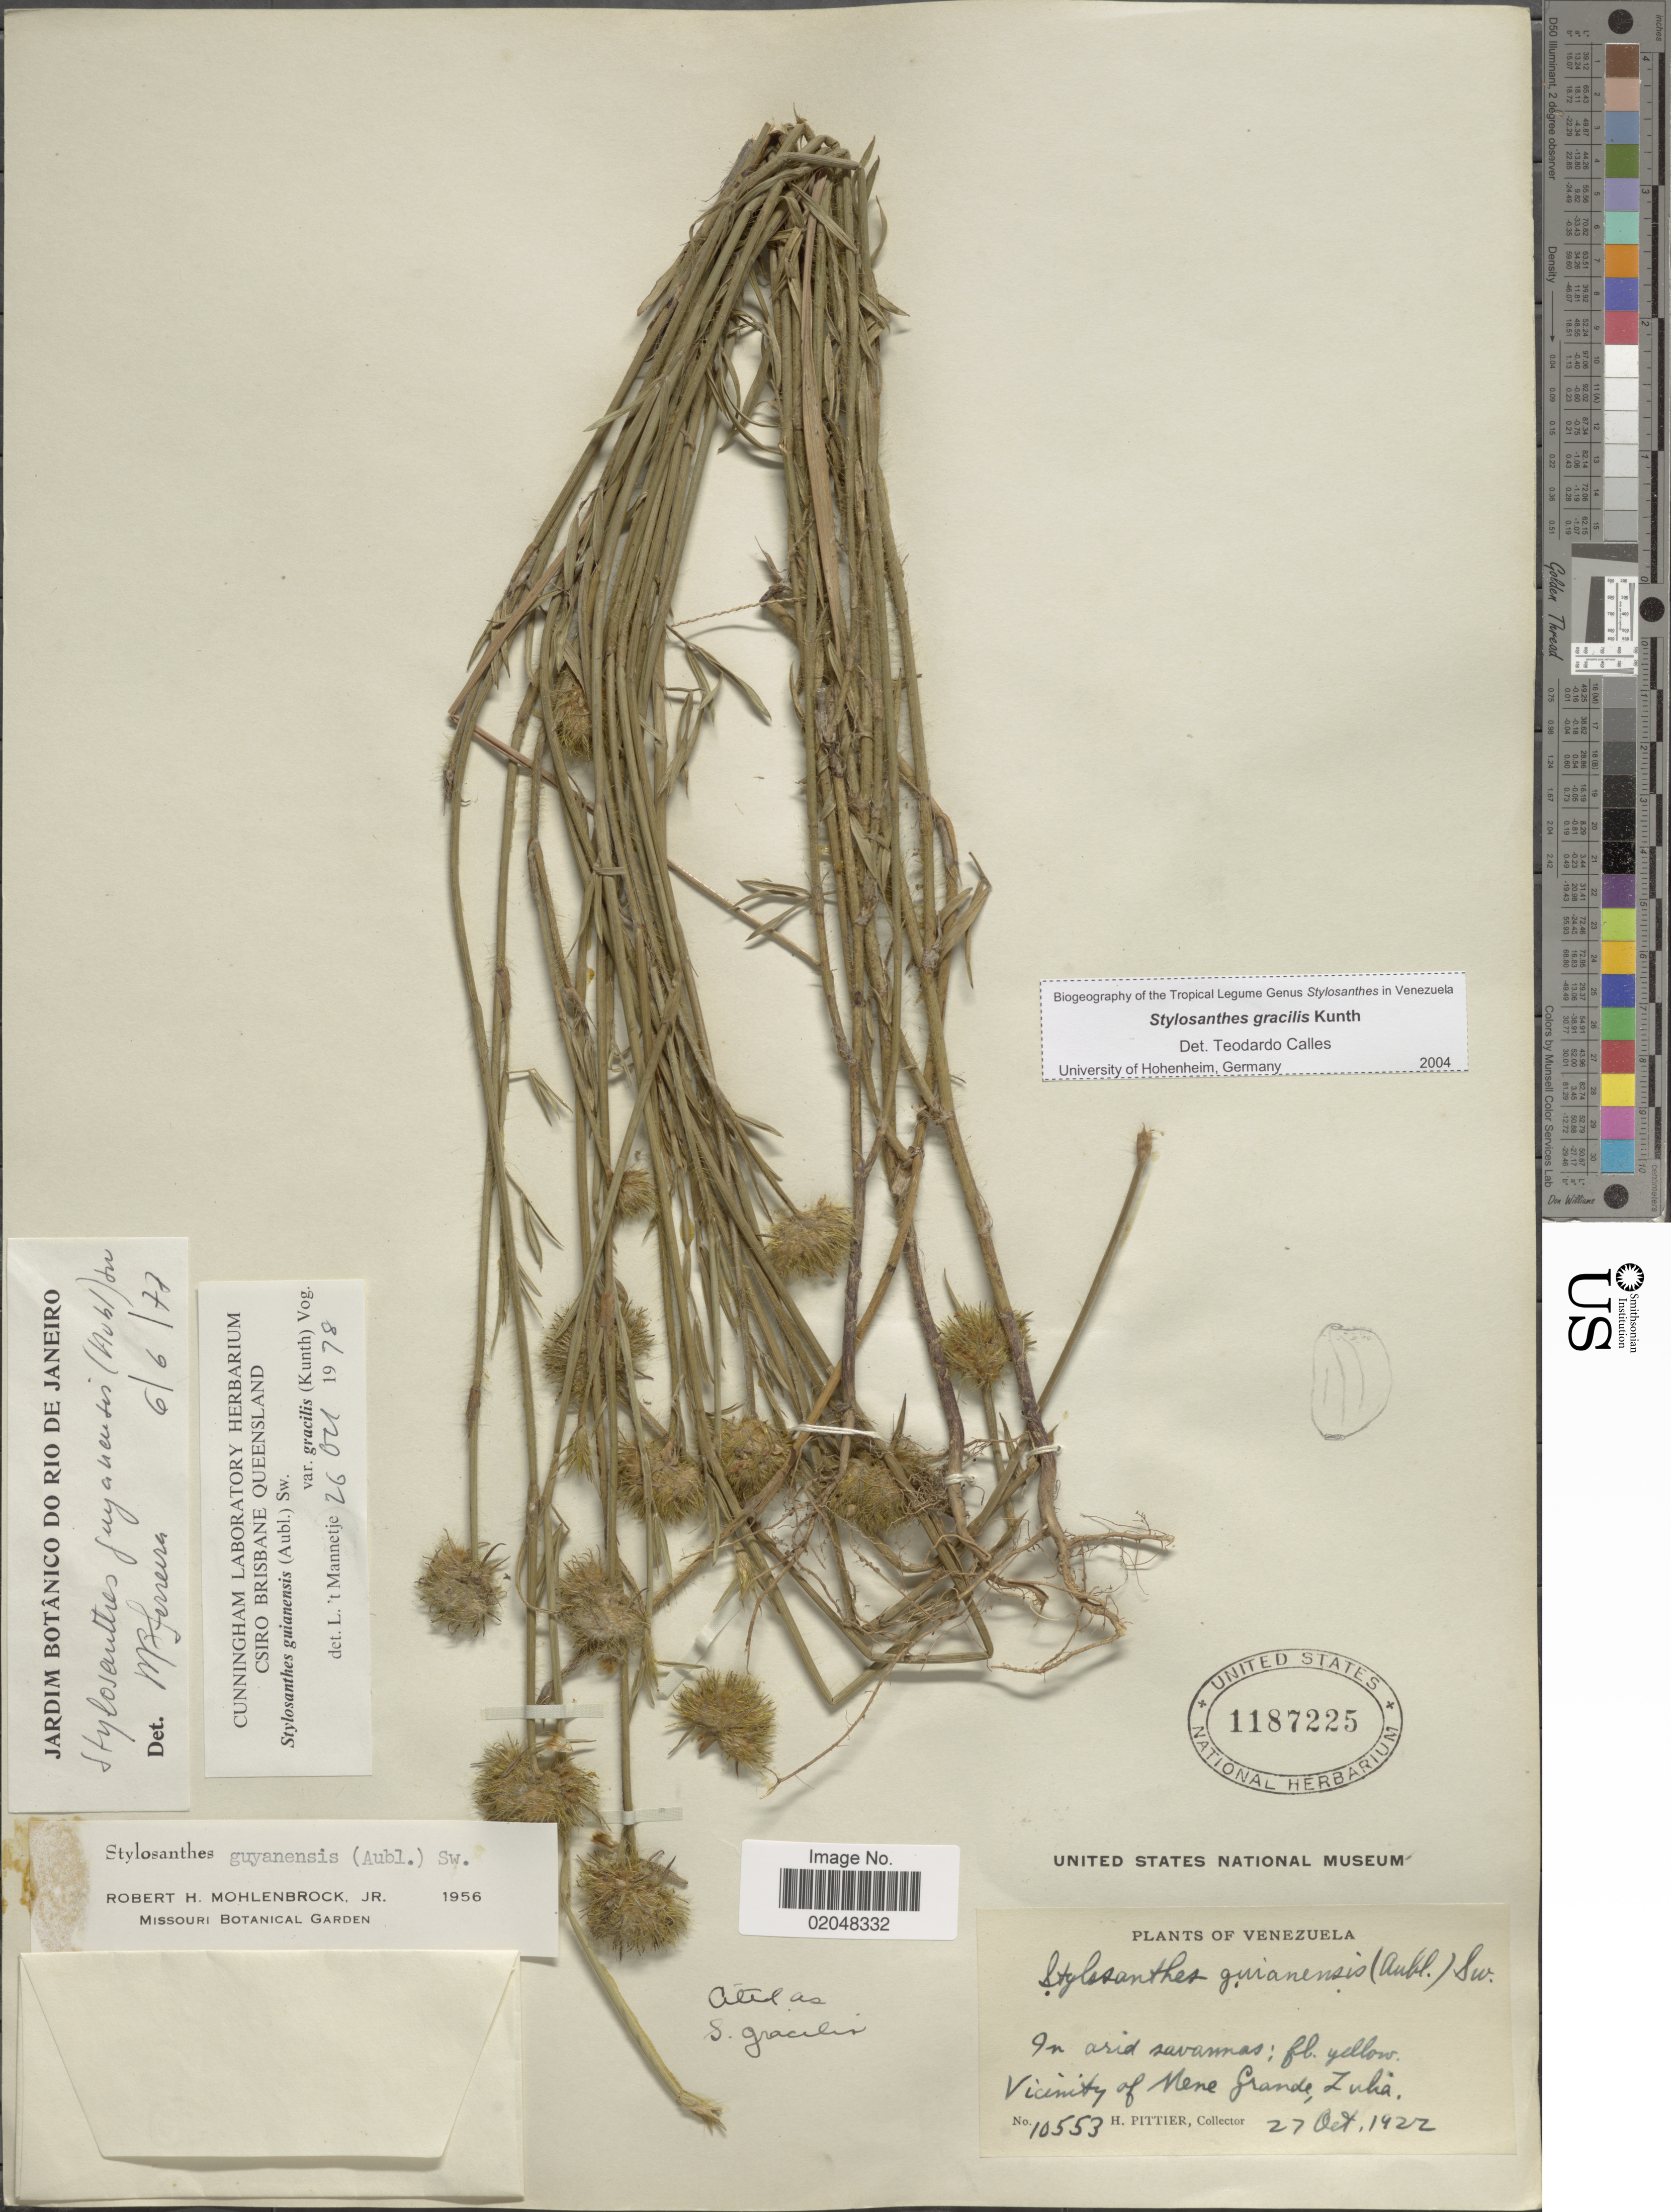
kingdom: Plantae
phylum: Tracheophyta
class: Magnoliopsida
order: Fabales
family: Fabaceae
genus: Stylosanthes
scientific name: Stylosanthes guianensis var. gracilis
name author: (Kunth) Vogel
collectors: H. F. Pittier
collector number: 10553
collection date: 1922-10-27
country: Venezuela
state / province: Zulia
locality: In arid savannas, vicinity of Mene Grande, Zulia.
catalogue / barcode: US 1187225